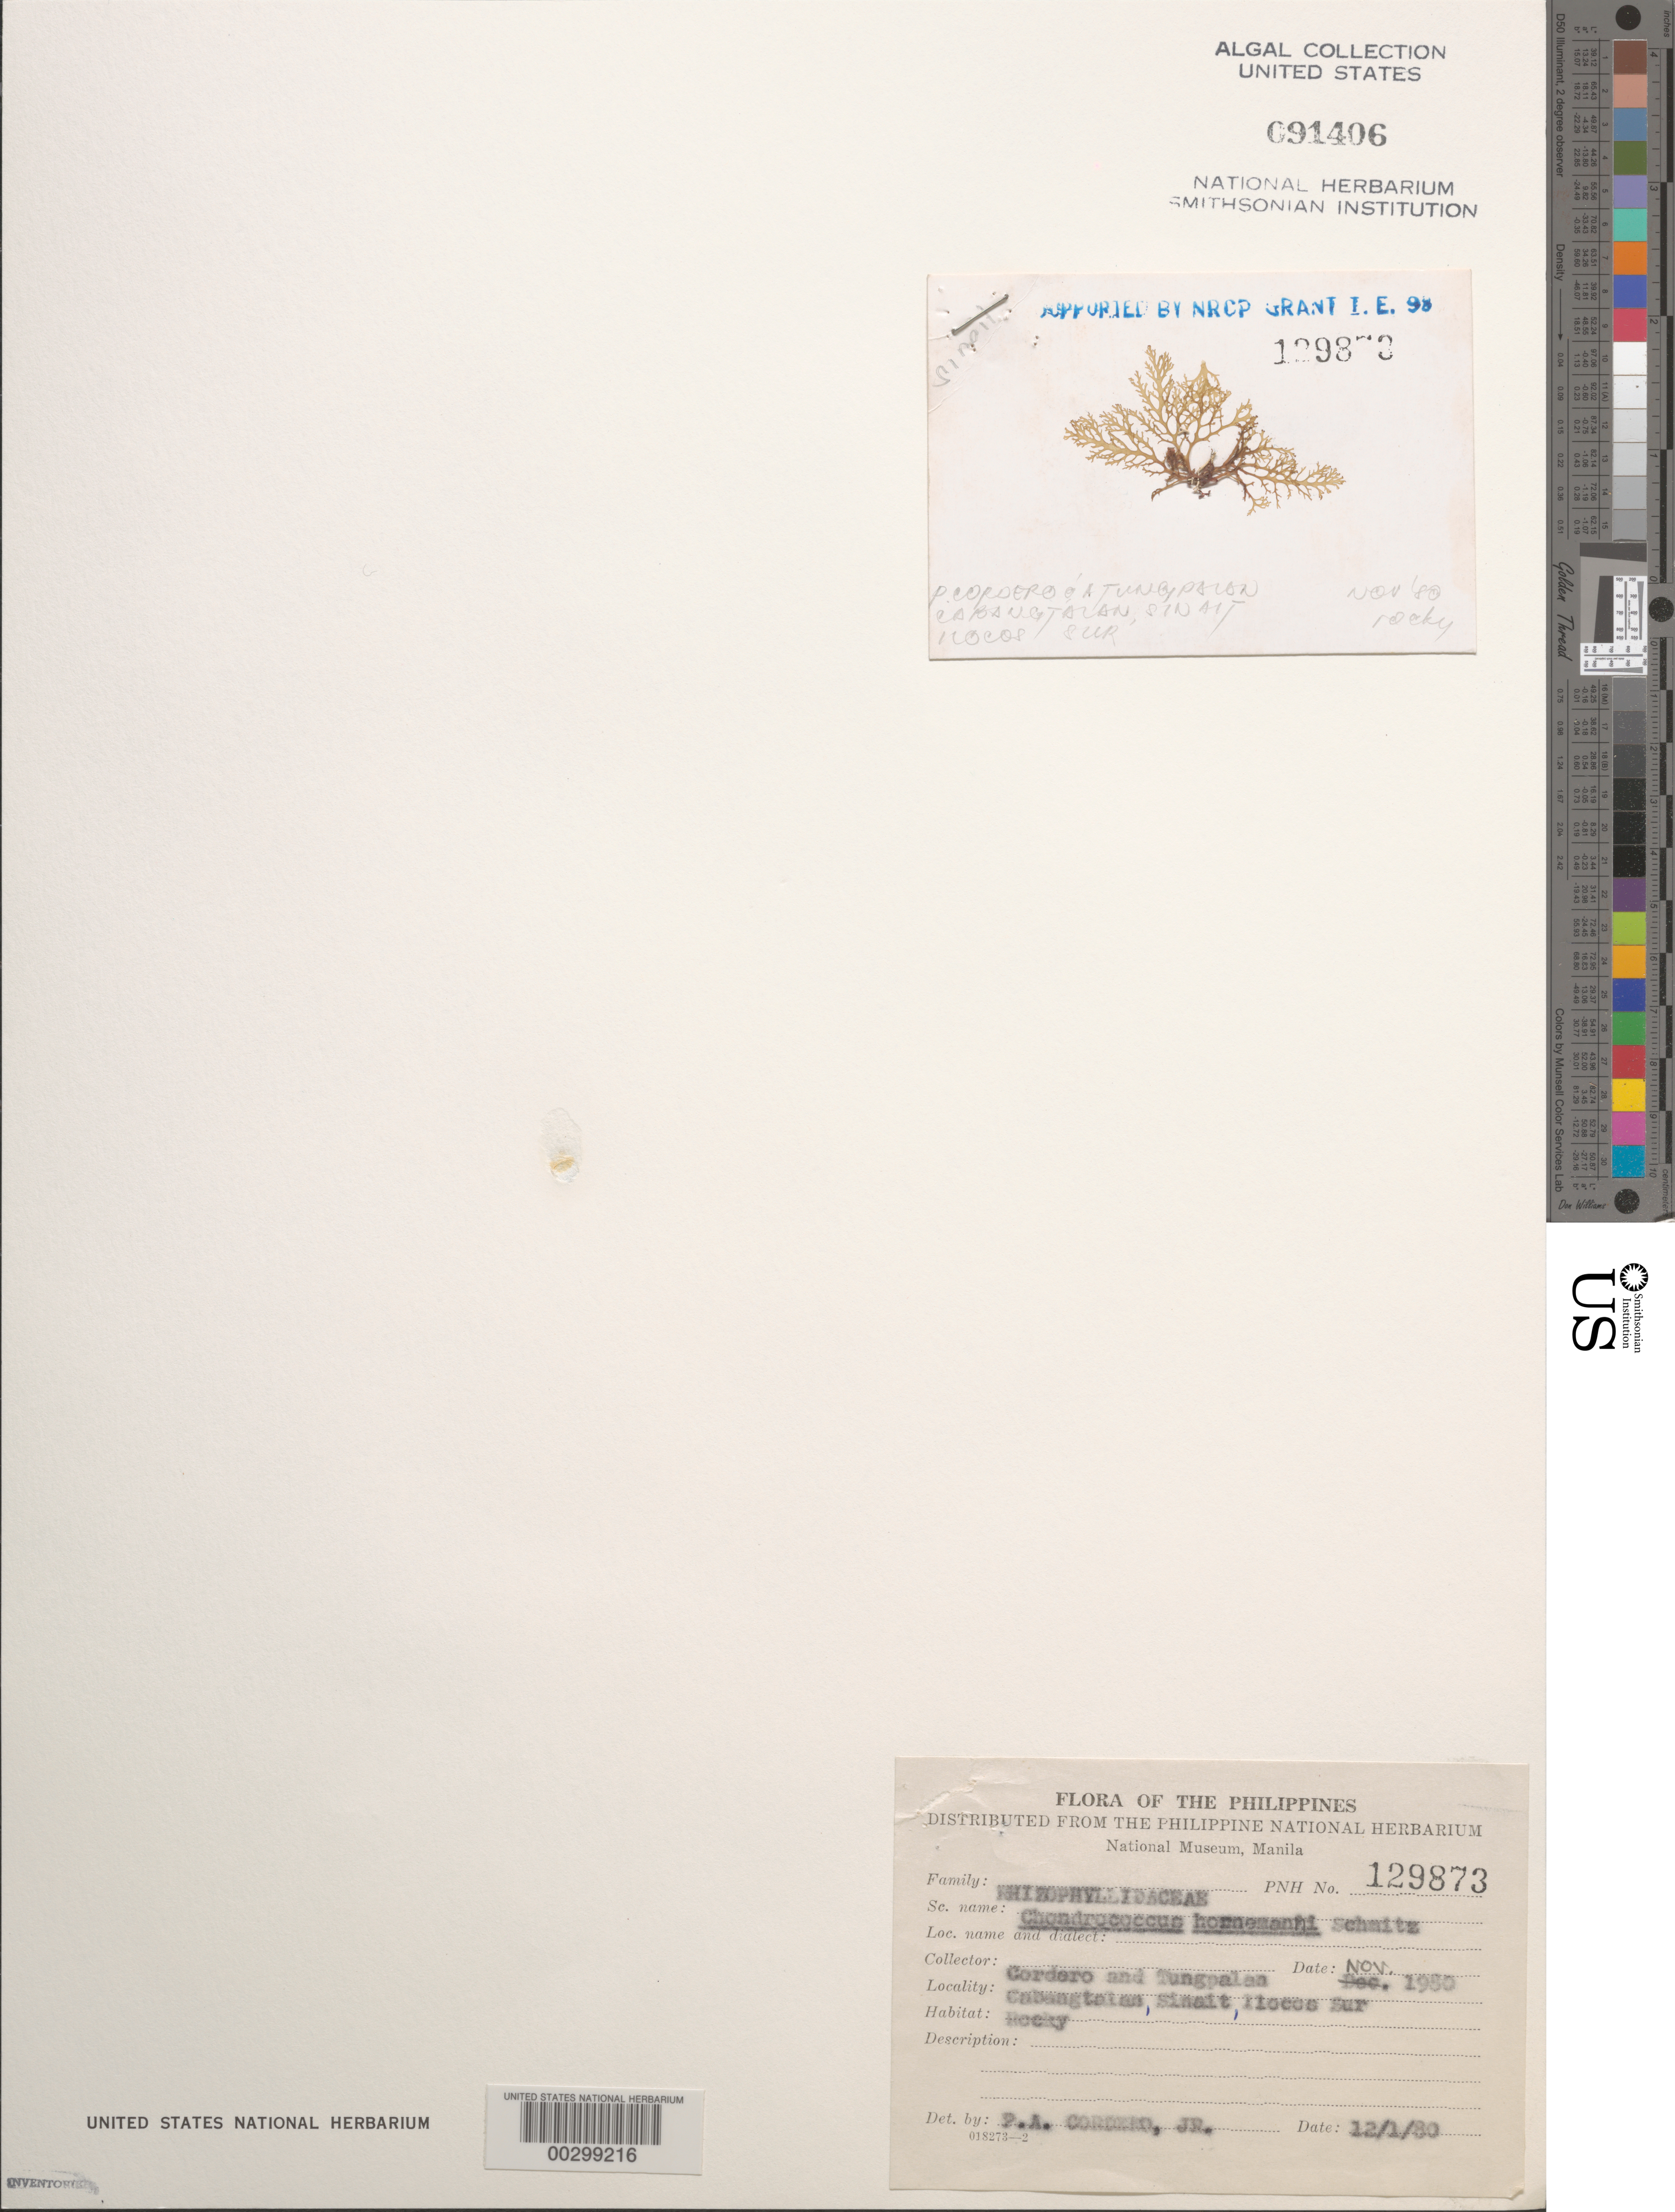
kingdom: Plantae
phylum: Rhodophyta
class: Florideophyceae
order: Gigartinales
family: Rhizophyllidaceae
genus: Portieria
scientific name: Portieria hornemannii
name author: (Lyngbye) P.C. Silva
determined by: Algae name updating Project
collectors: P. A. Cordero & A. Tungpalan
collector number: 129873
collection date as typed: Nov 1980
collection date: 1980-11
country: Philippines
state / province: Ilocos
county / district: Ilocos Sur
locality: Cabangtalan, sinait, ilocos sur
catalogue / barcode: US 91406